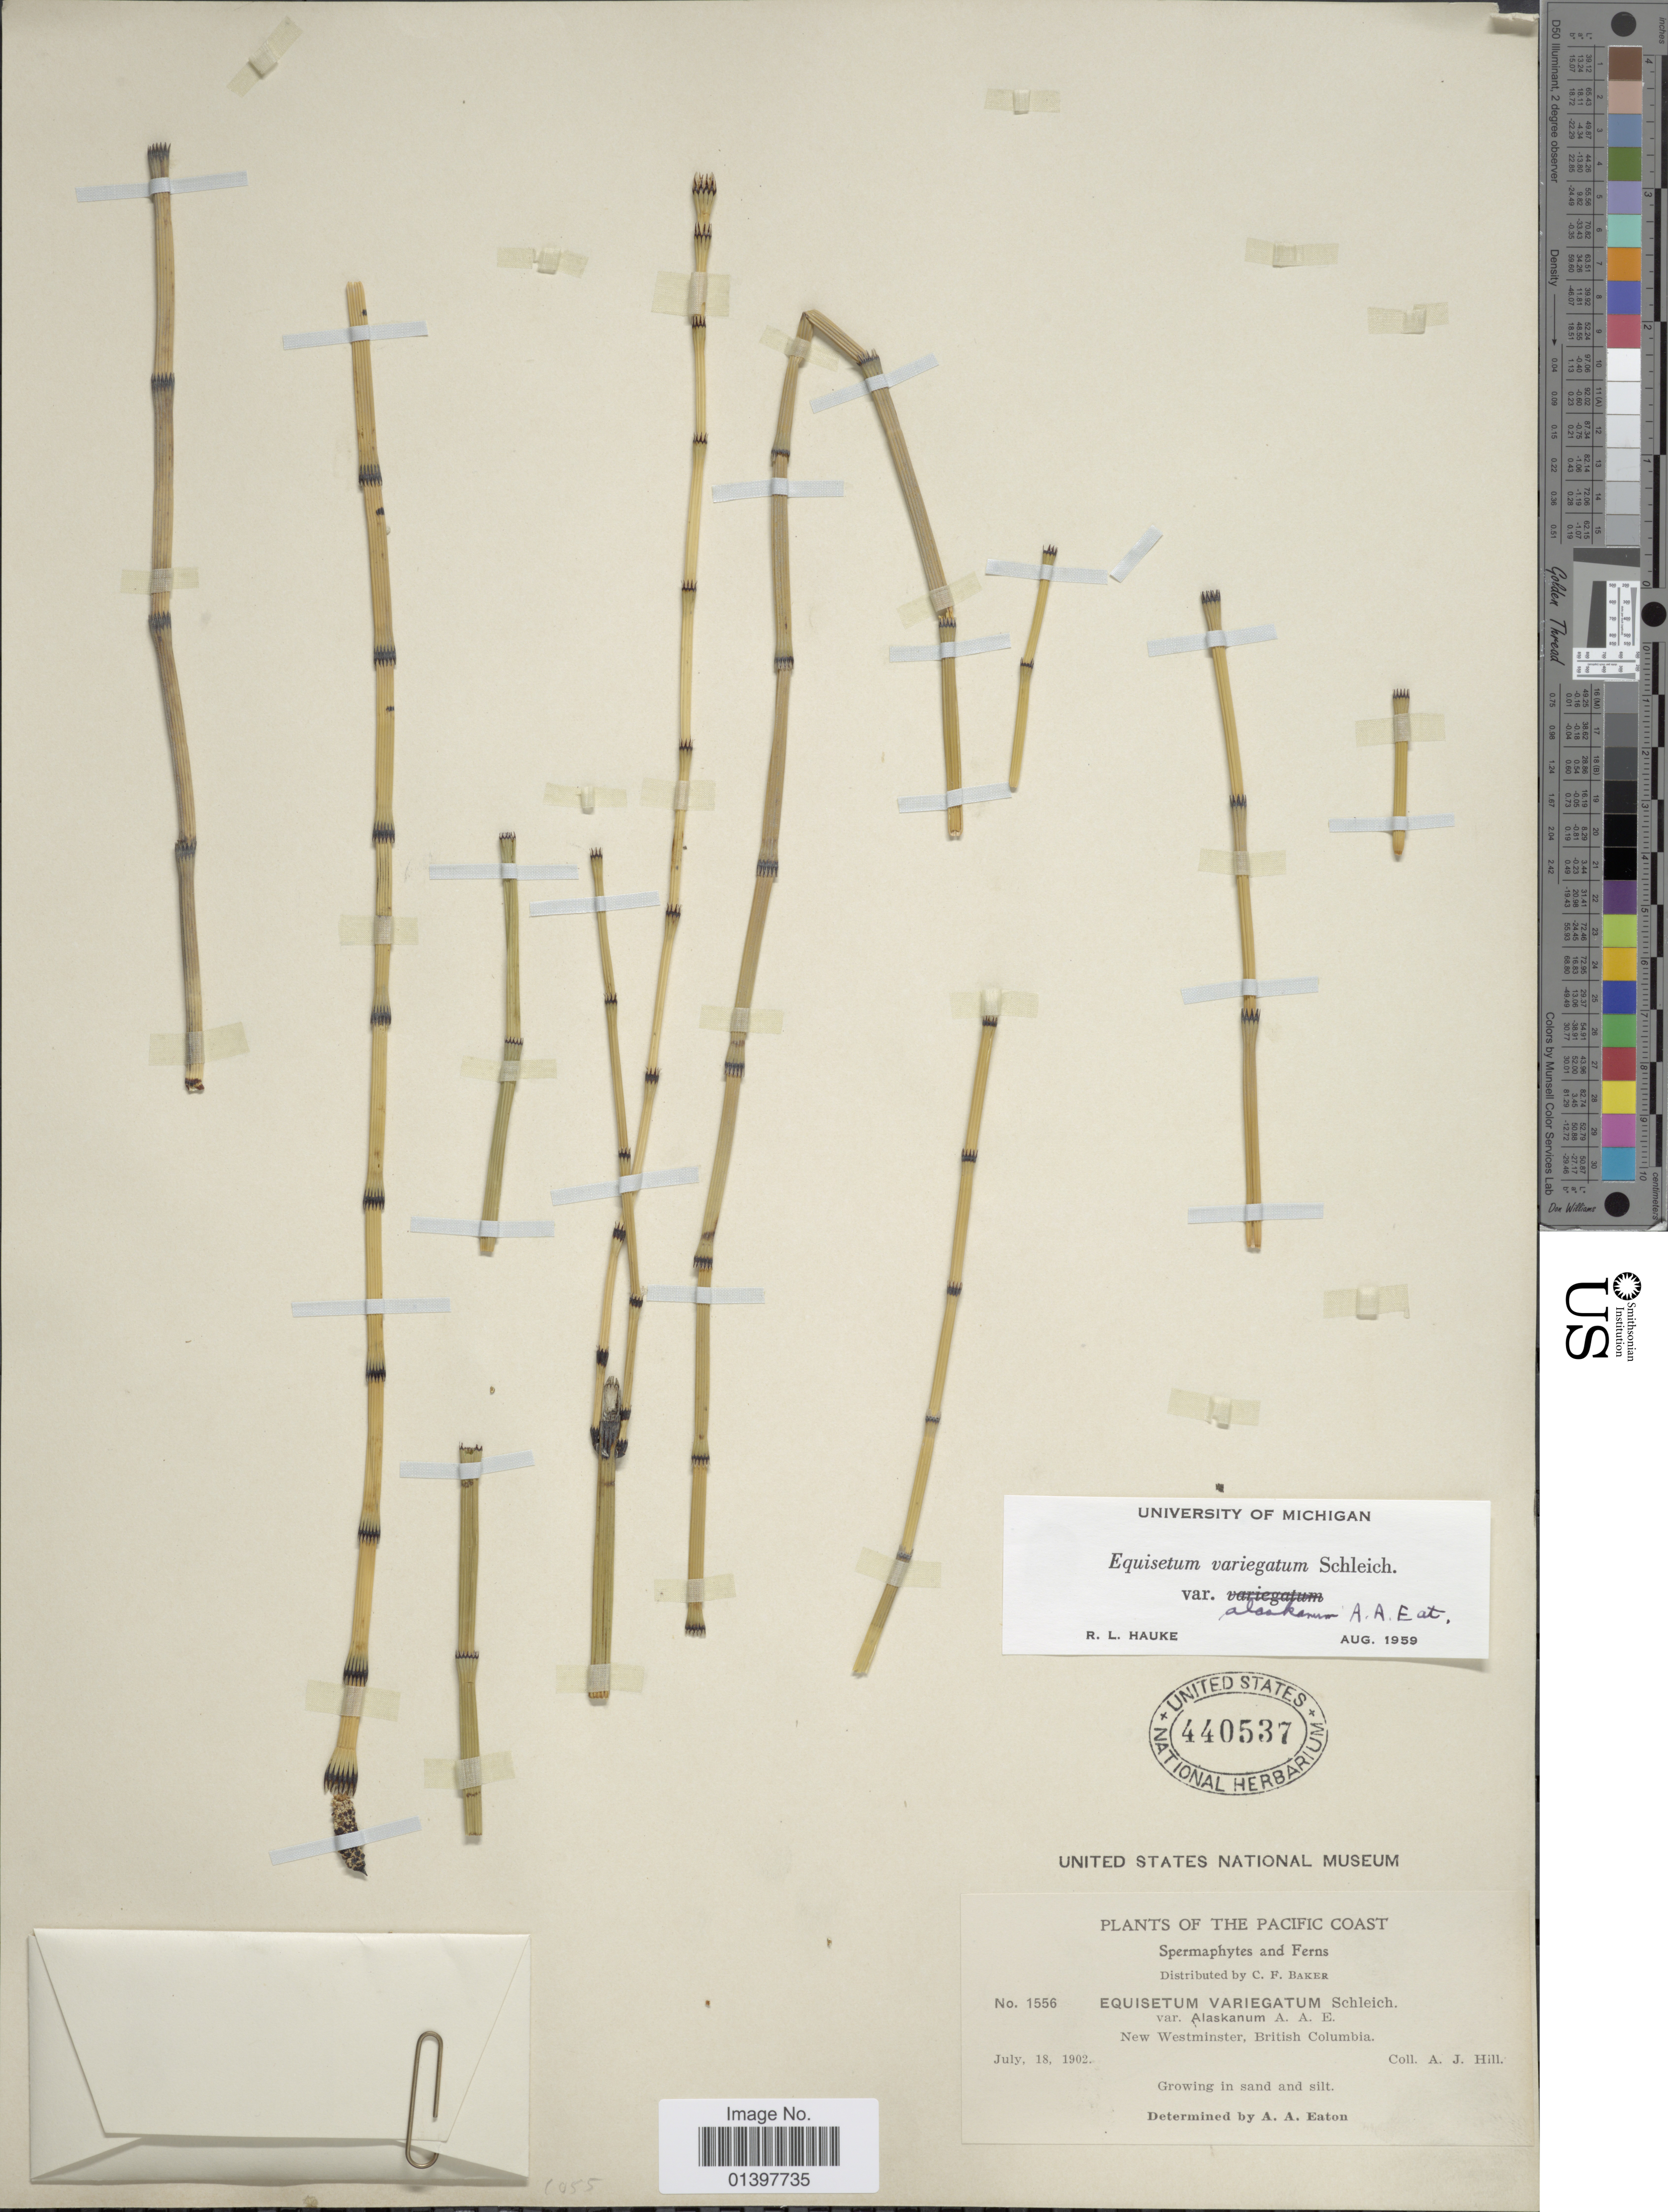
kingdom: Plantae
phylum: Tracheophyta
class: Polypodiopsida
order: Equisetales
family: Equisetaceae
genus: Equisetum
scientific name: Equisetum variegatum var. alaskanum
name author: A.A. Eaton ex Trel. in Harriman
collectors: A. Hill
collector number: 1556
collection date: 1902-07-18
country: Canada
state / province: British Columbia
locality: The Pacific Coast, New West Minister, British Columbia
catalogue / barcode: US 440537